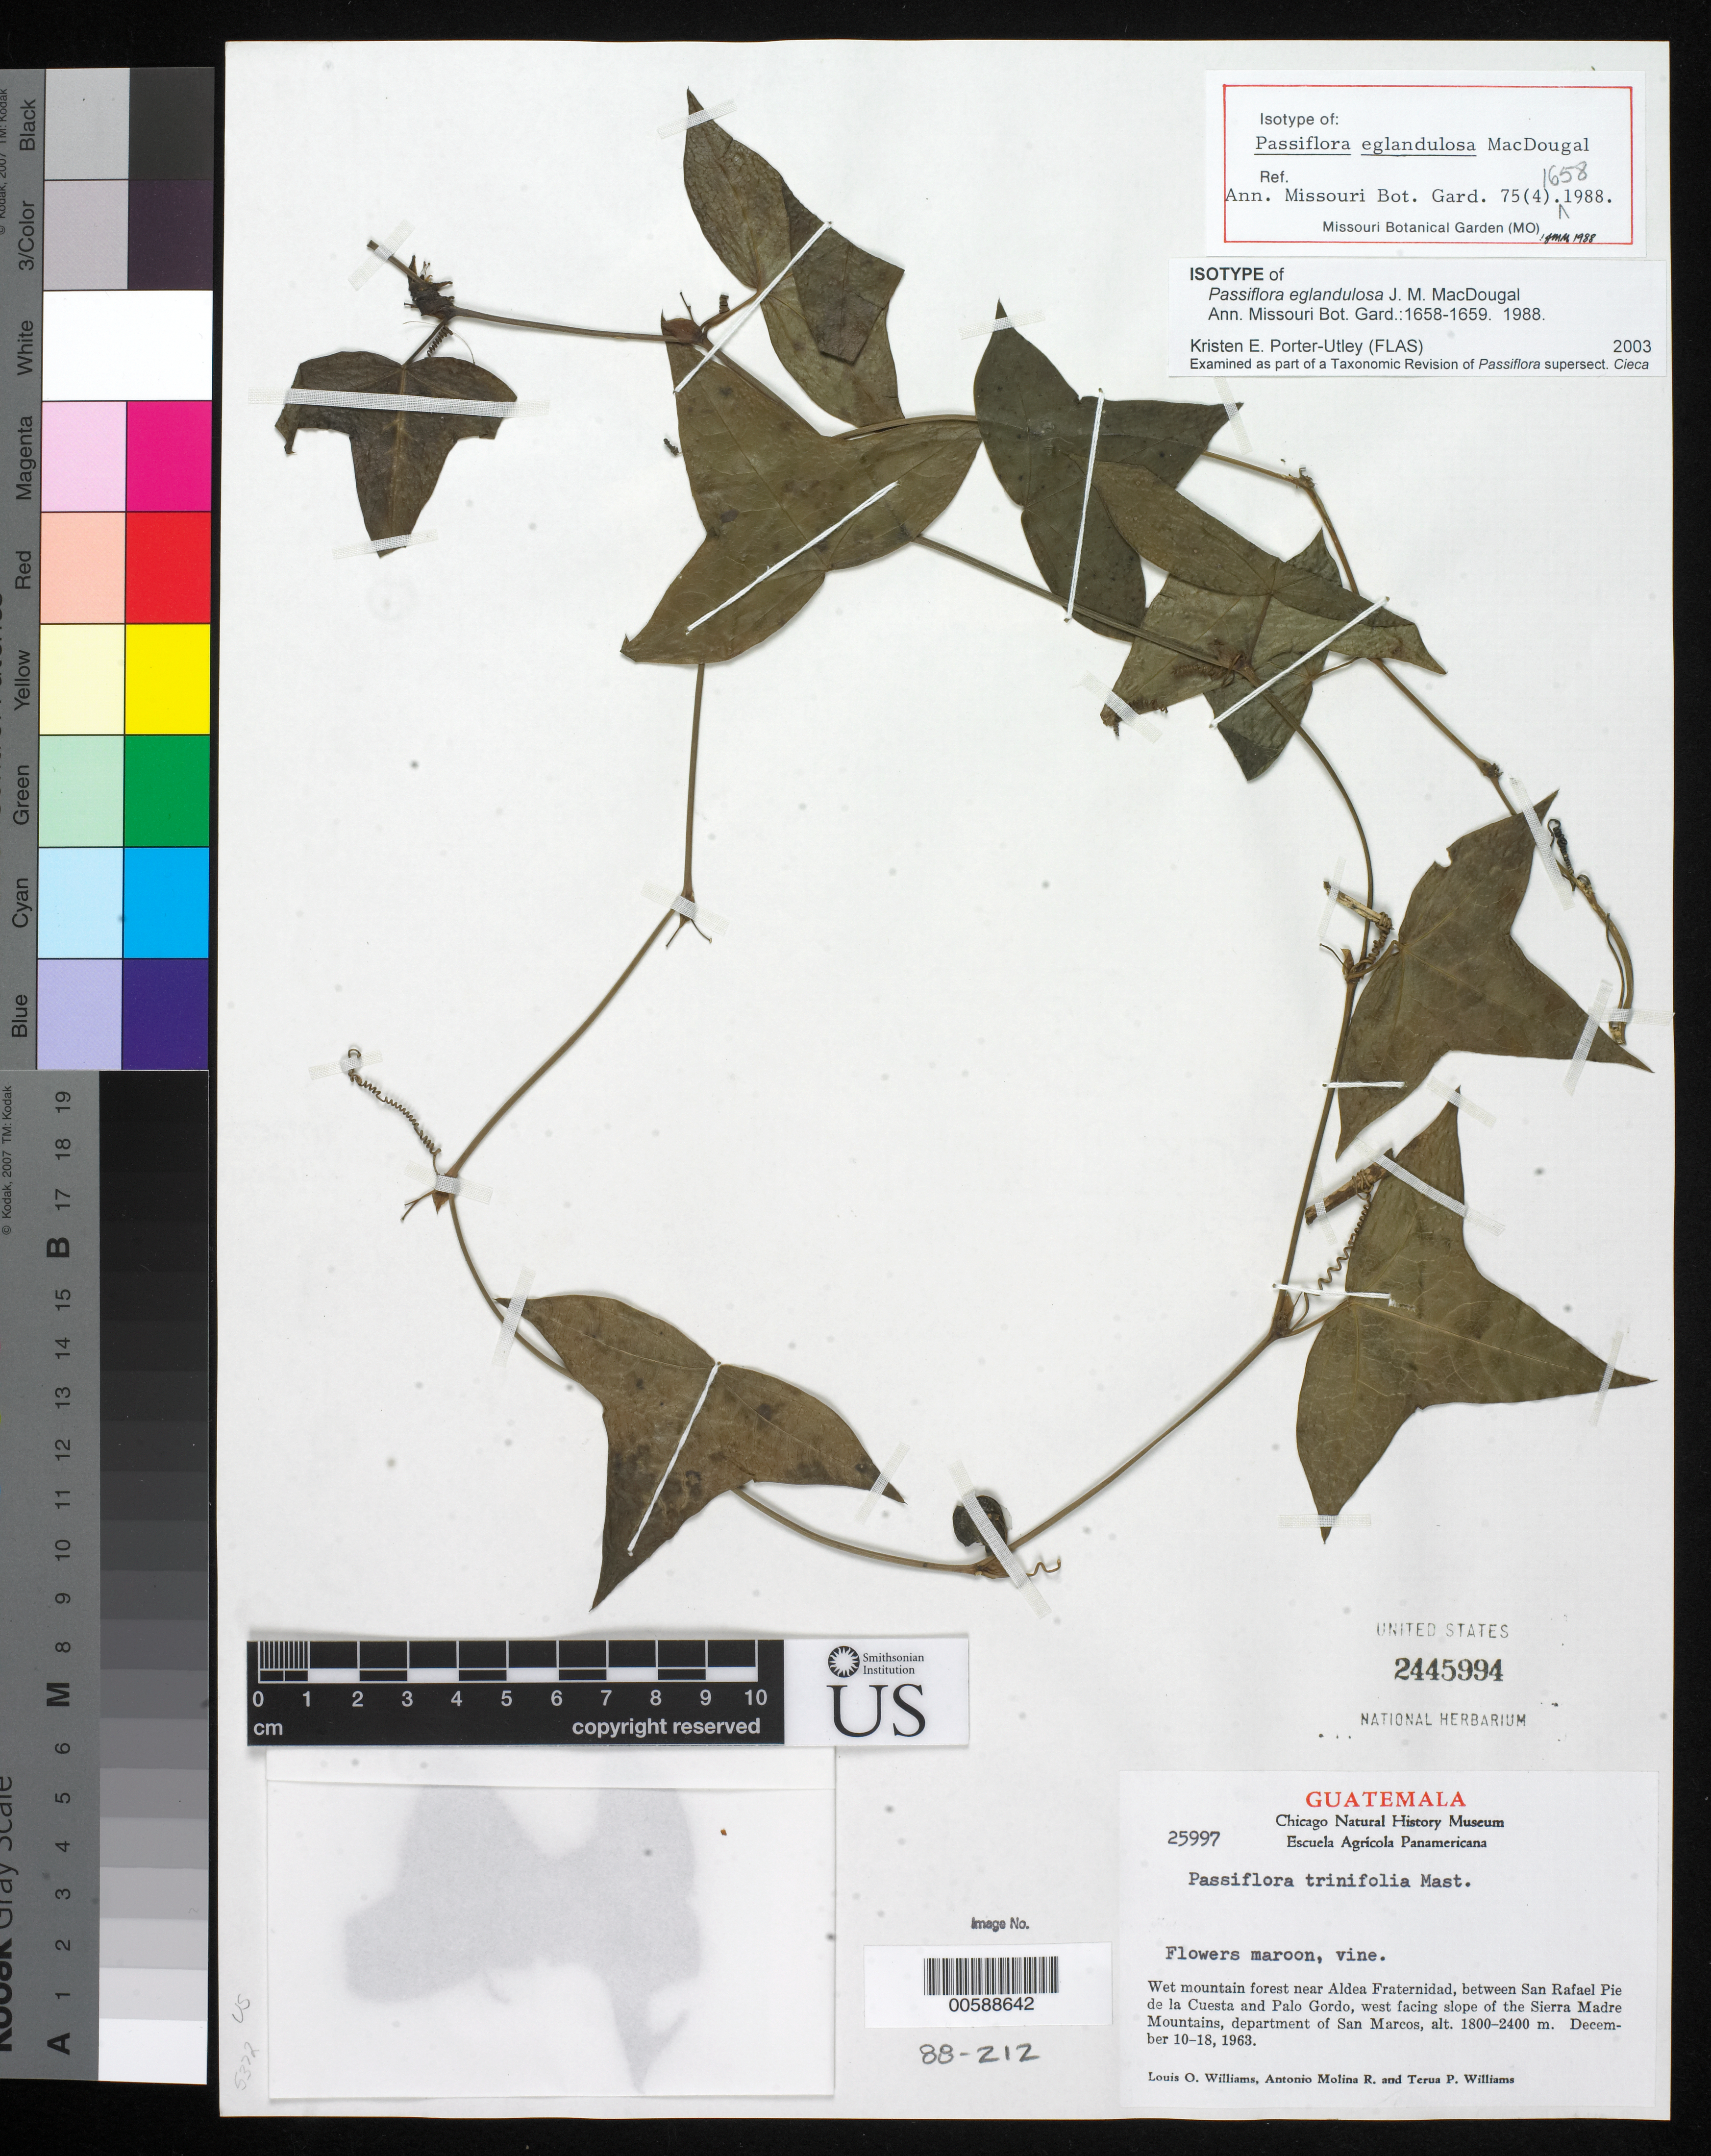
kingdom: Plantae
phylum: Tracheophyta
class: Magnoliopsida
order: Malpighiales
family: Passifloraceae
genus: Passiflora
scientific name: Passiflora eglandulosa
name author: J.M. MacDougal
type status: Isotype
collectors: L. O. Williams, A. Molina R. & T. P. Williams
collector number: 25997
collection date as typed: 10 Dec 1963 to 18 Dec 1963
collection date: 1963-12-10/1963-12-18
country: Guatemala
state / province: San Marcos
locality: Forest near Aldea Fraternidad, between San Rafael Pie de La Cuesta & Palo Gordo, W facing slope of Sierra Madre Mountains.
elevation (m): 1800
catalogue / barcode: US 2445994